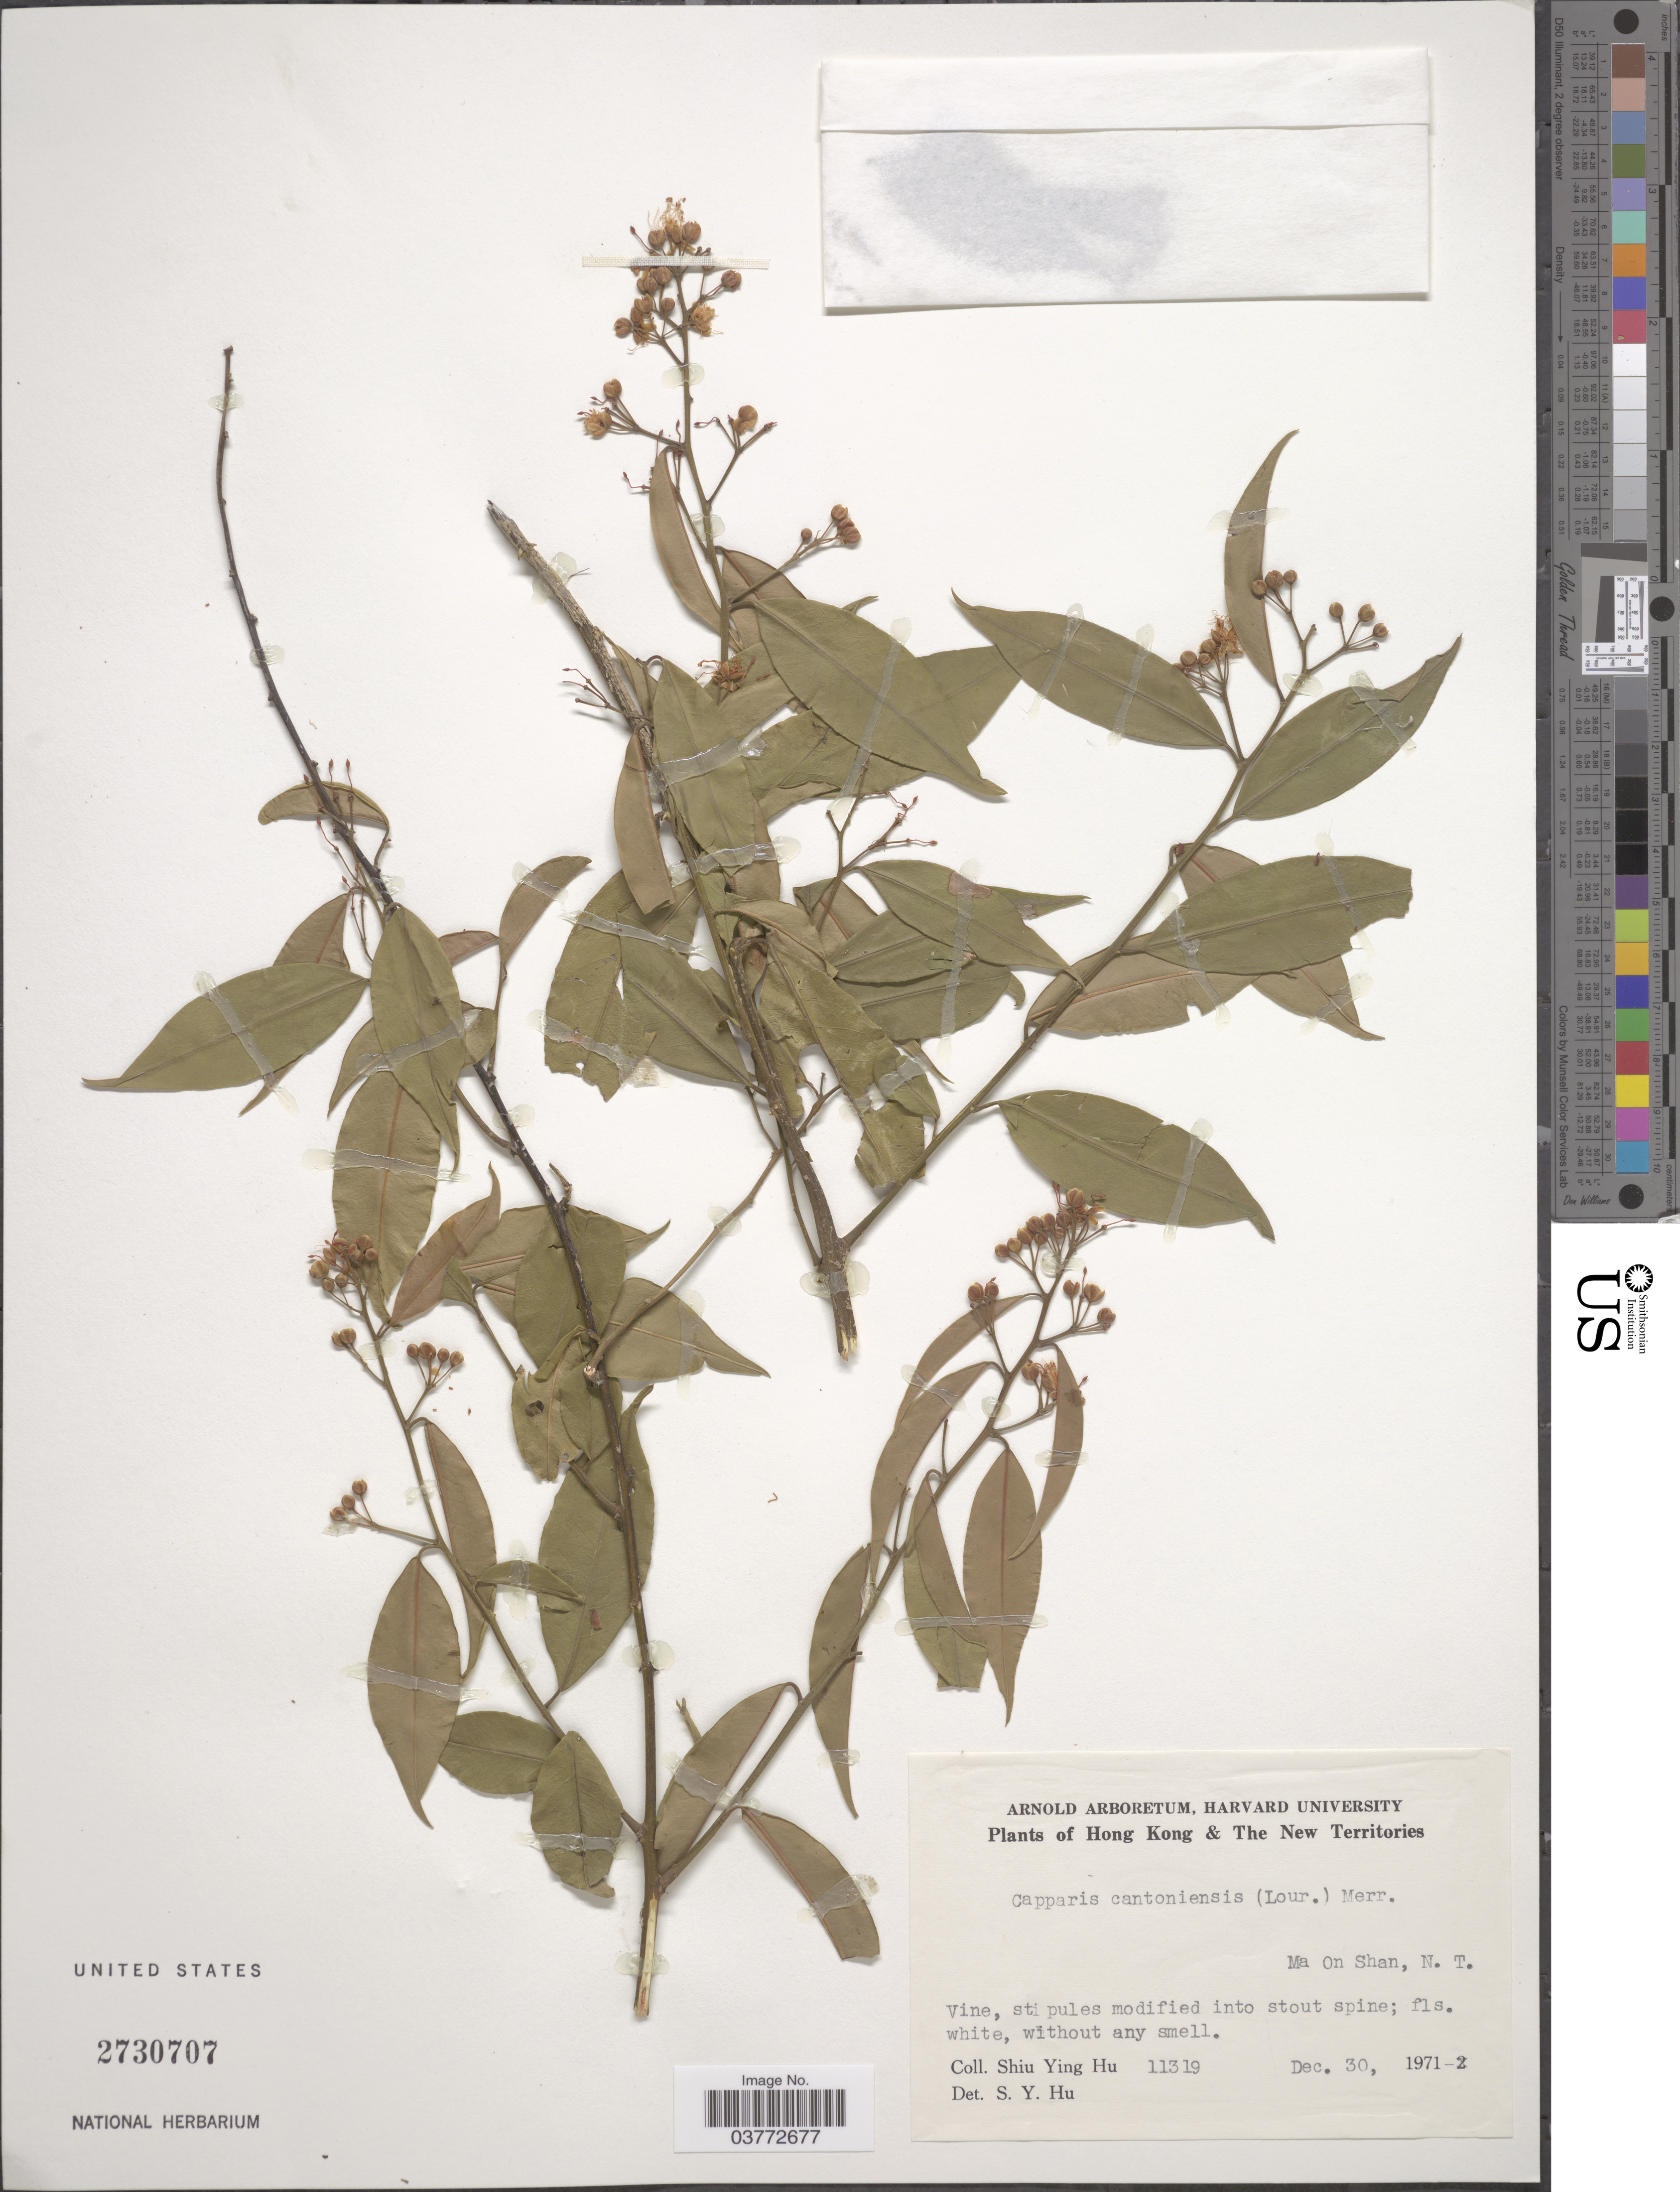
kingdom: Plantae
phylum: Tracheophyta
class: Magnoliopsida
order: Brassicales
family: Capparaceae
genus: Capparis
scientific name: Capparis cantoniensis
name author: Lour.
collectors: S. Y. Hu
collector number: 11319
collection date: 1971-12-30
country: China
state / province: Hong Kong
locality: The New Territories. Ma On Shan, N. T.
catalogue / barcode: US 2730707